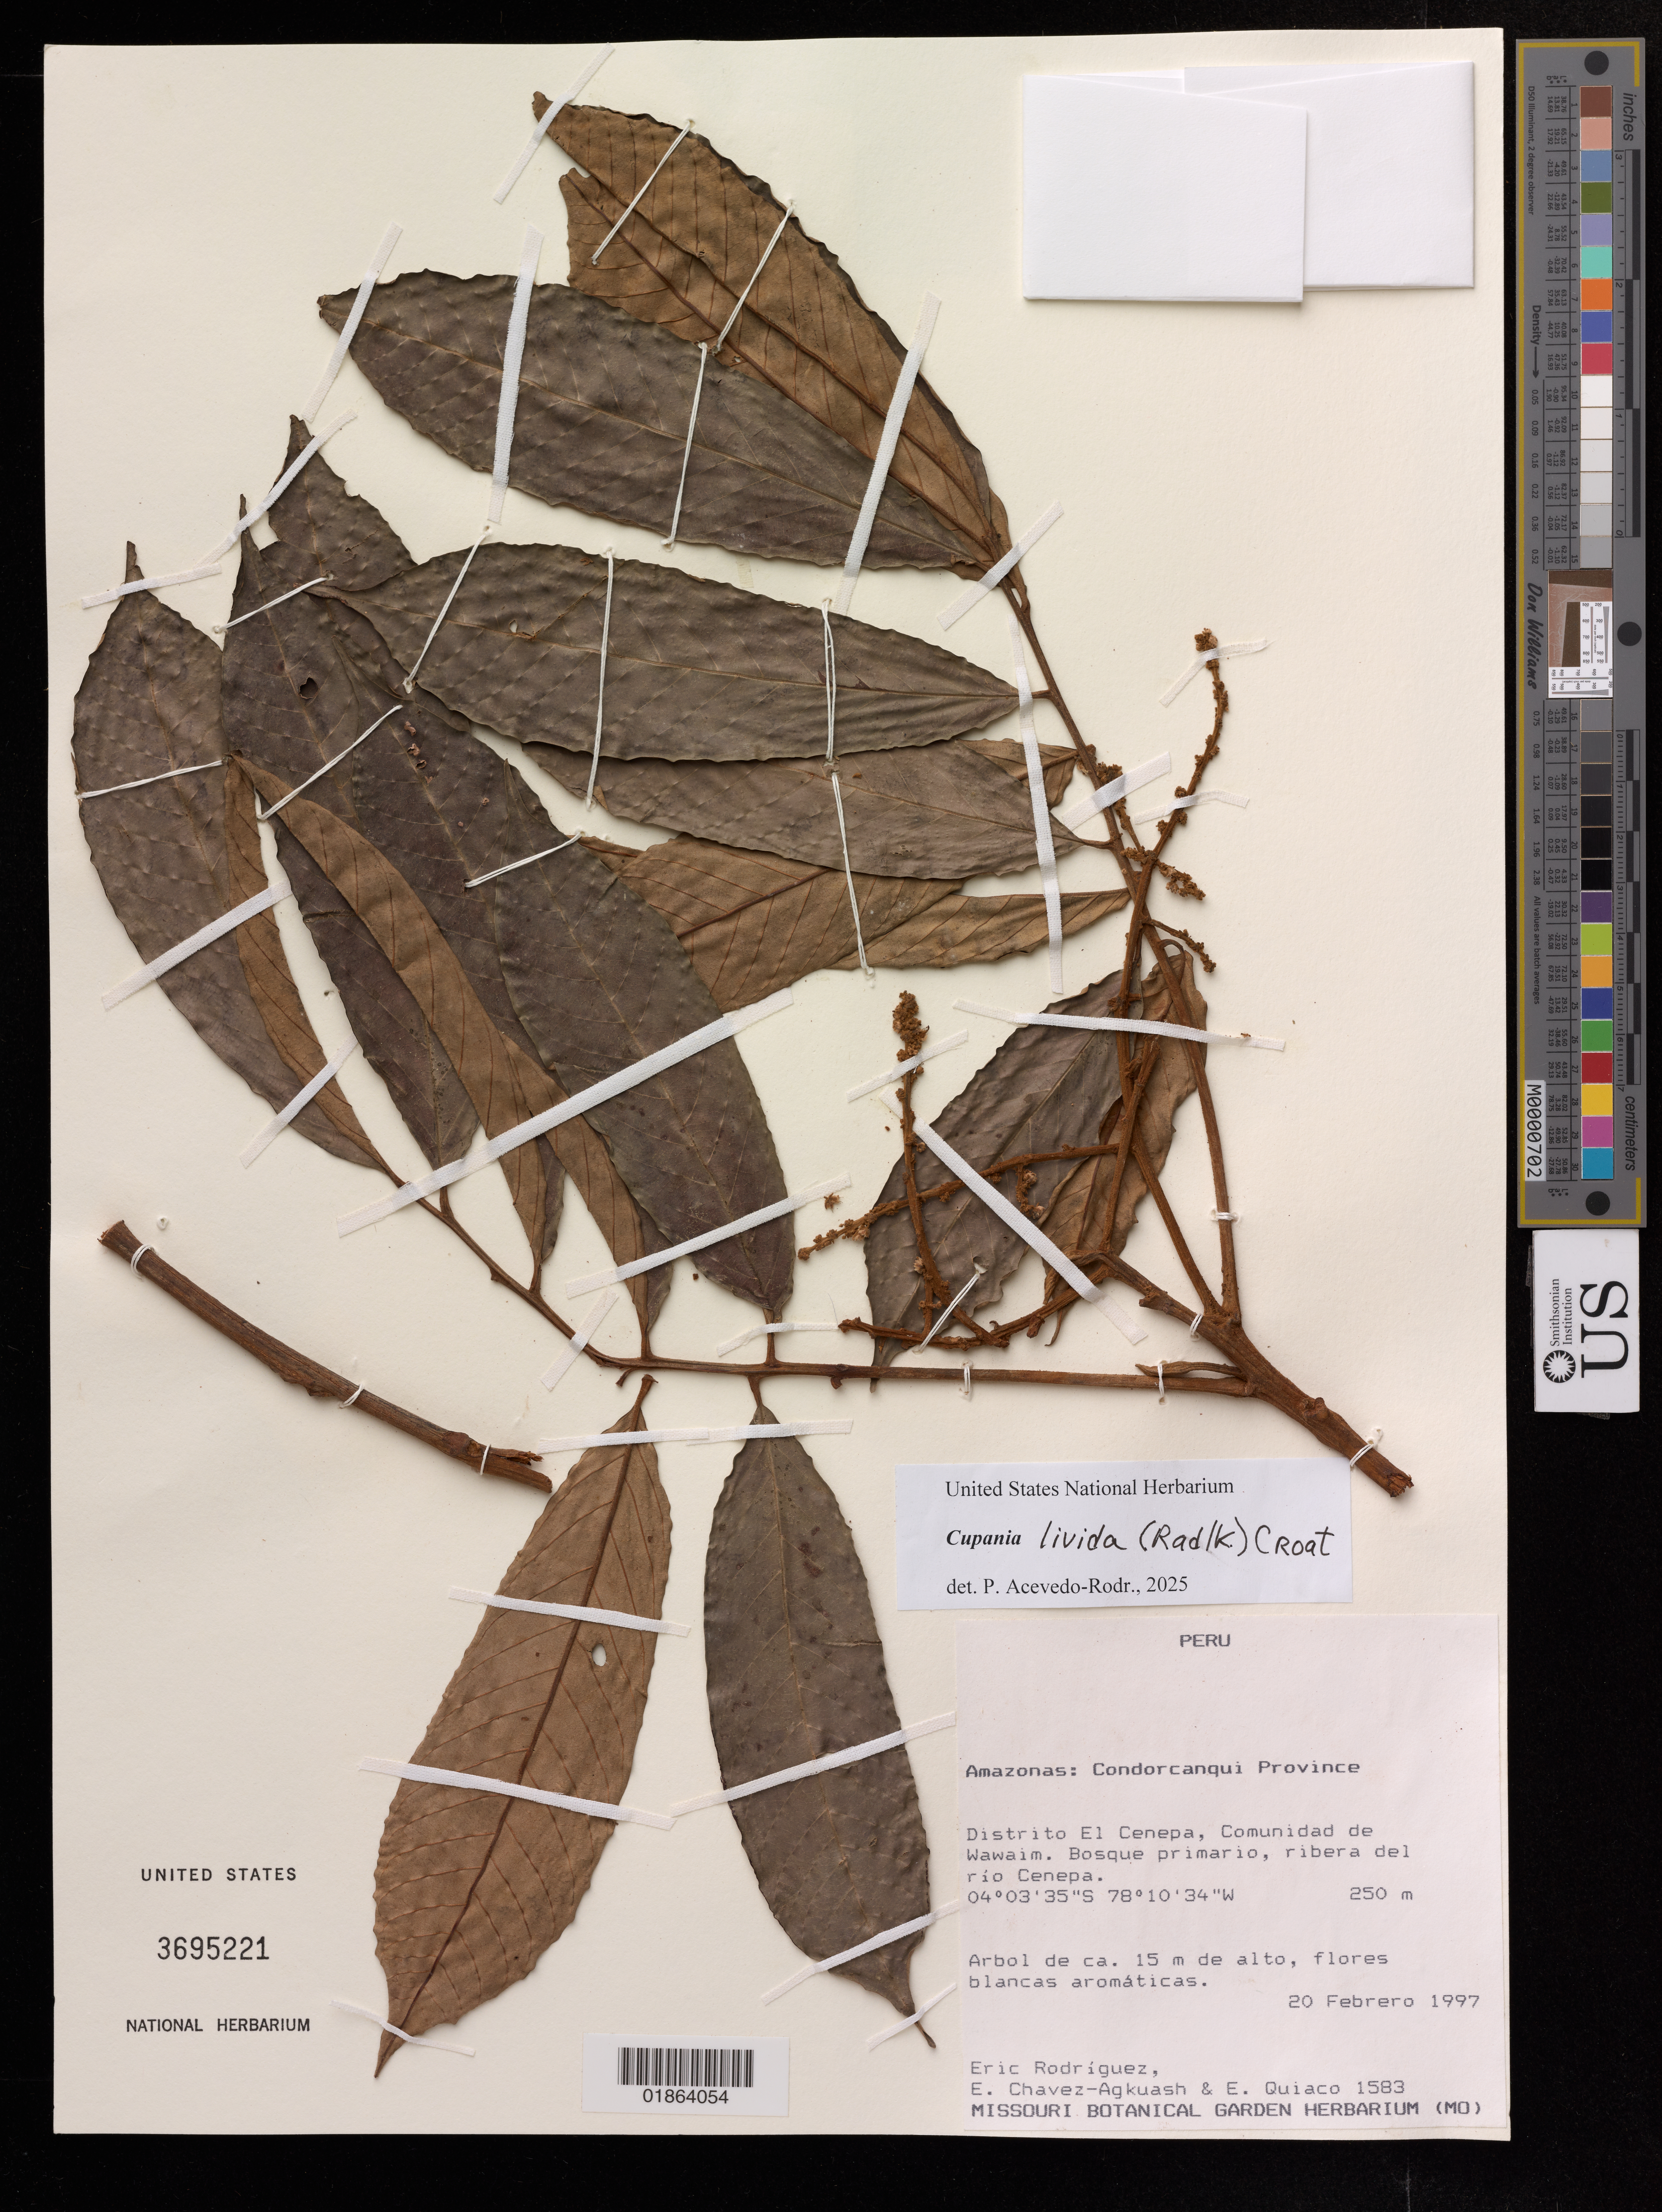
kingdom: Plantae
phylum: Tracheophyta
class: Magnoliopsida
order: Sapindales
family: Sapindaceae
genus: Cupania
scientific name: Cupania livida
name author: (Radlk.) Croat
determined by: Acevedo-Rodriguez, P., (US), Smithsonian Institution - National Museum of Natural History (UNITED STATES)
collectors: E. Rodriguez, E. Chavez-Agkuash & E. Quiaco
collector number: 1583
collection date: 1997-02-20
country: Peru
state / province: Amazonas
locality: Condorcanqui Province. Distrito El Cenepa, Comunidad de Wawaim, ribera del río Cenepa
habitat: Bosque primario, ribera del rio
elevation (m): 250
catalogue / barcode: US 3695221